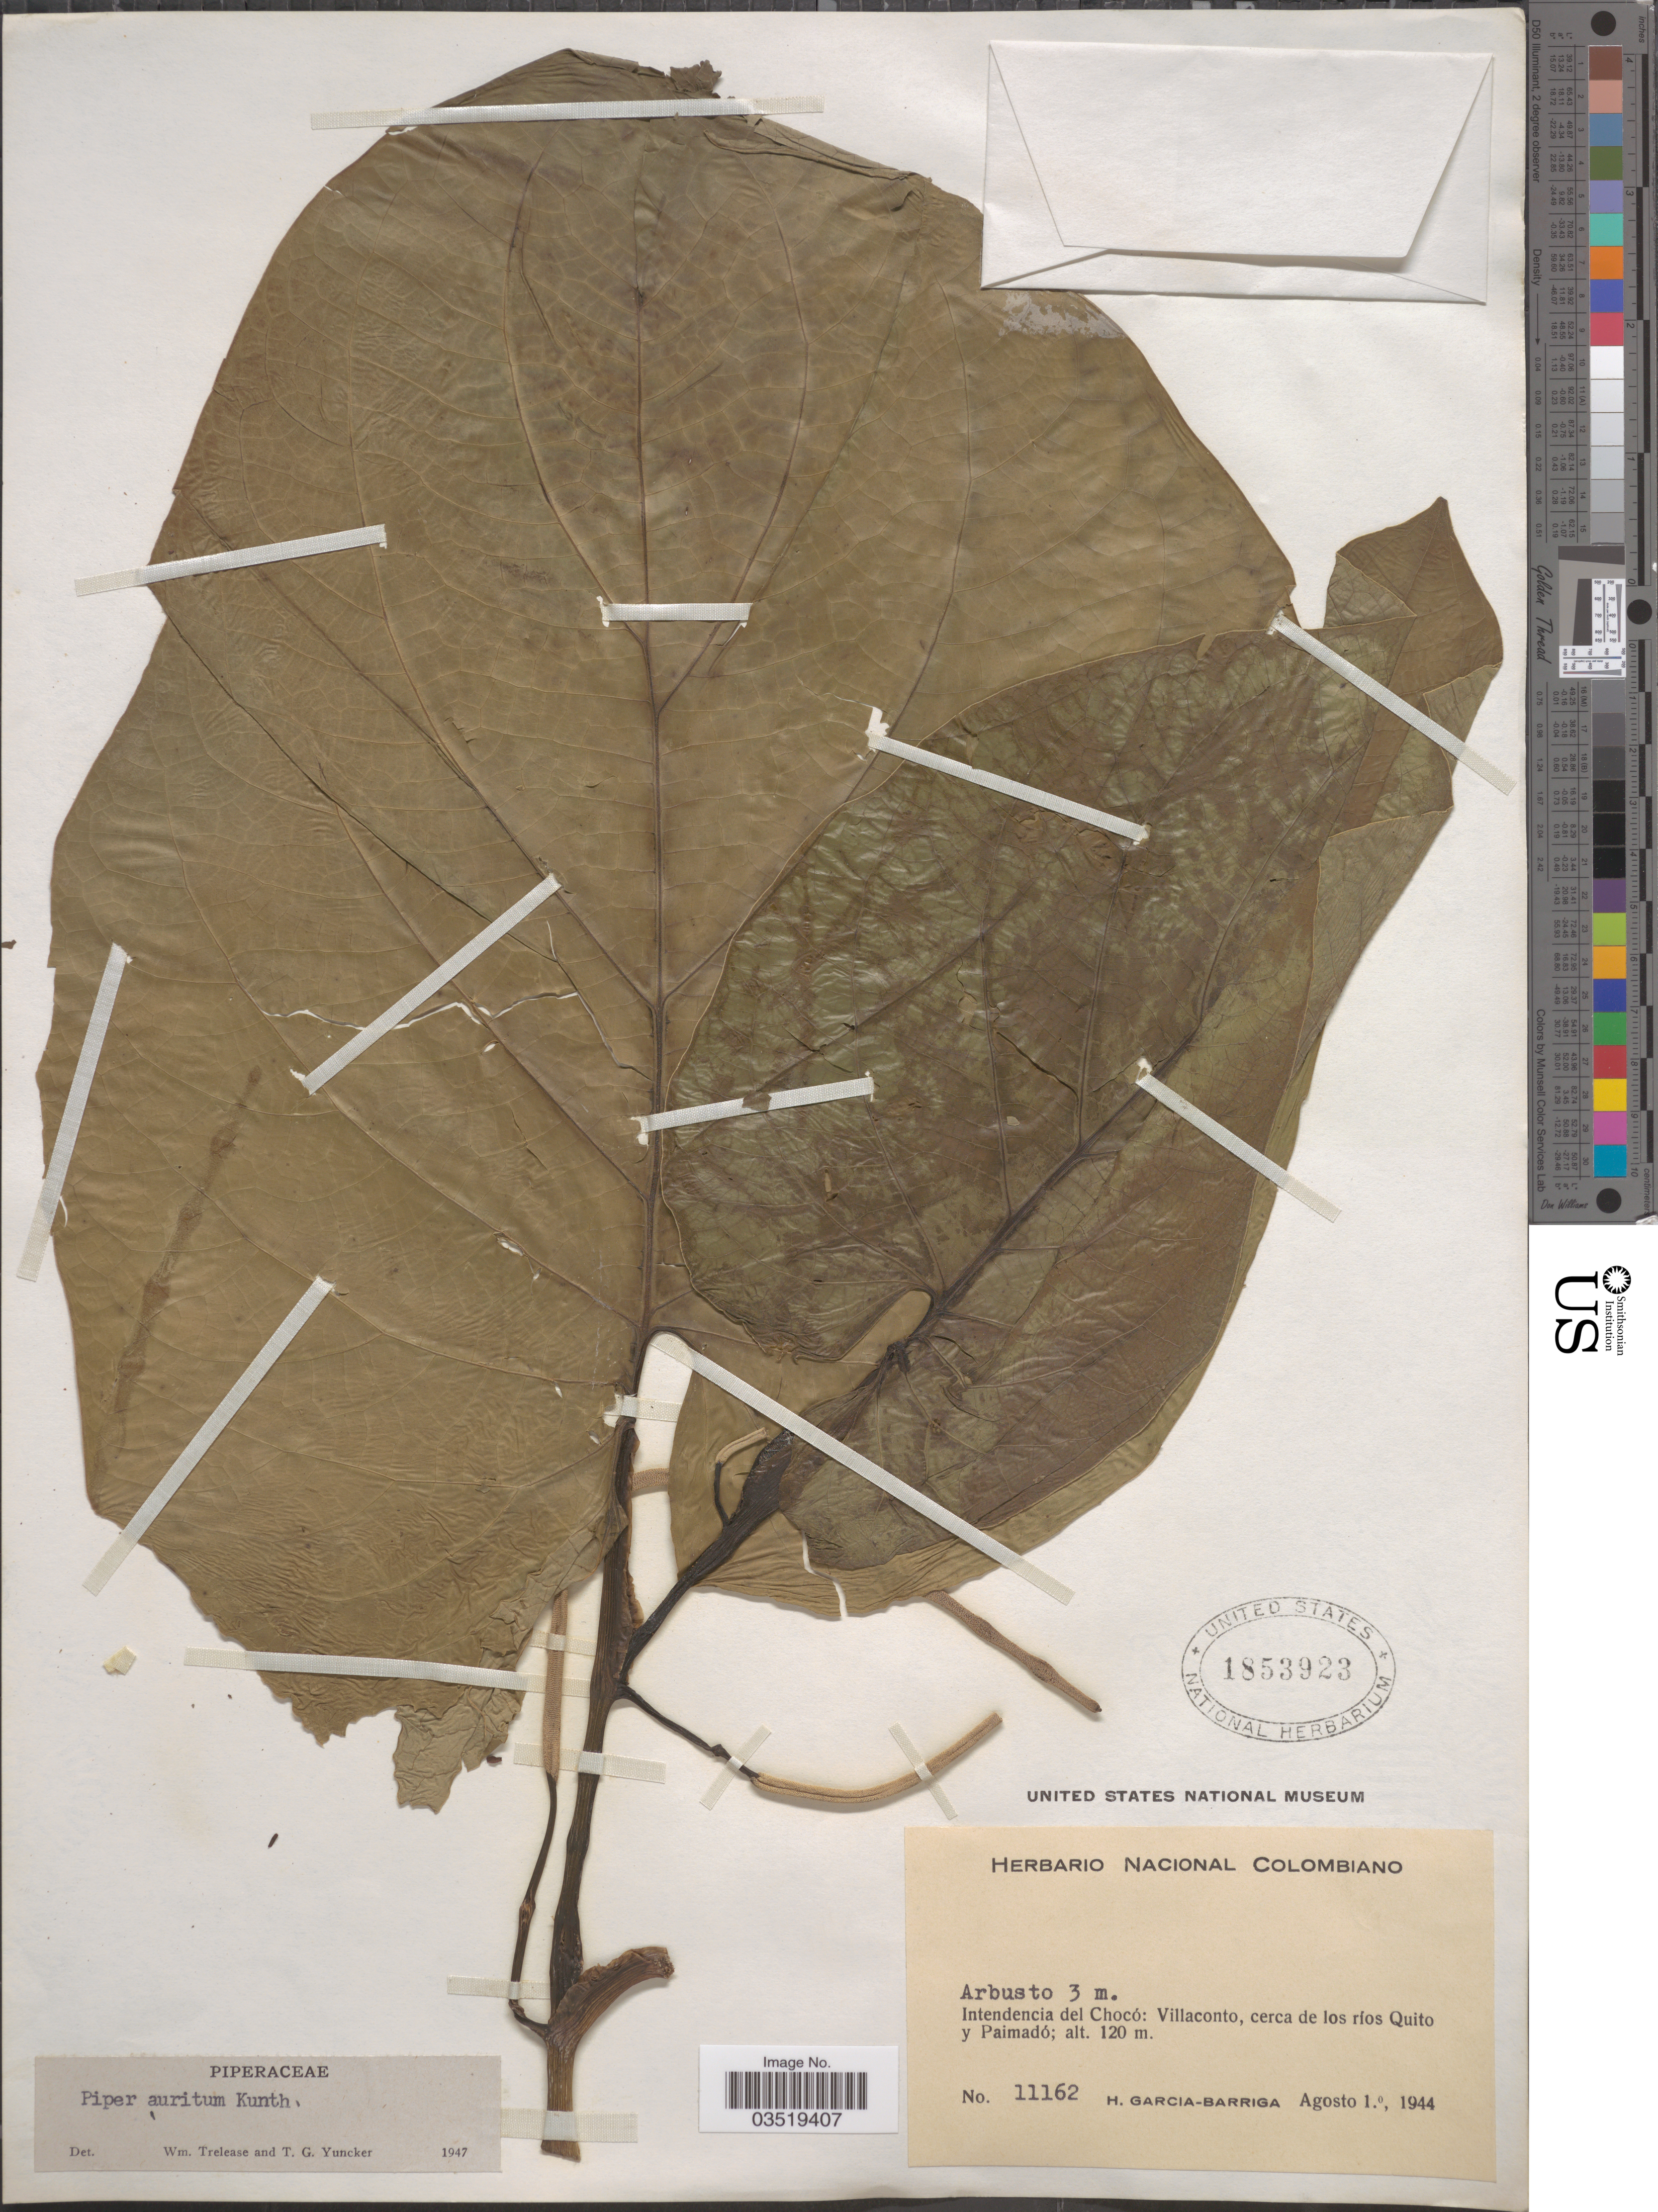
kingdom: Plantae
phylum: Tracheophyta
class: Magnoliopsida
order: Piperales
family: Piperaceae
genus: Piper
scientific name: Piper auritum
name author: Kunth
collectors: H. García Barriga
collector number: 11162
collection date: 1944-08-01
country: Colombia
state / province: Chocó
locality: Intendencia del Chocó: Villaconto, cerca de los ríos Quito y Paimadó.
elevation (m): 120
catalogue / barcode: US 1853923